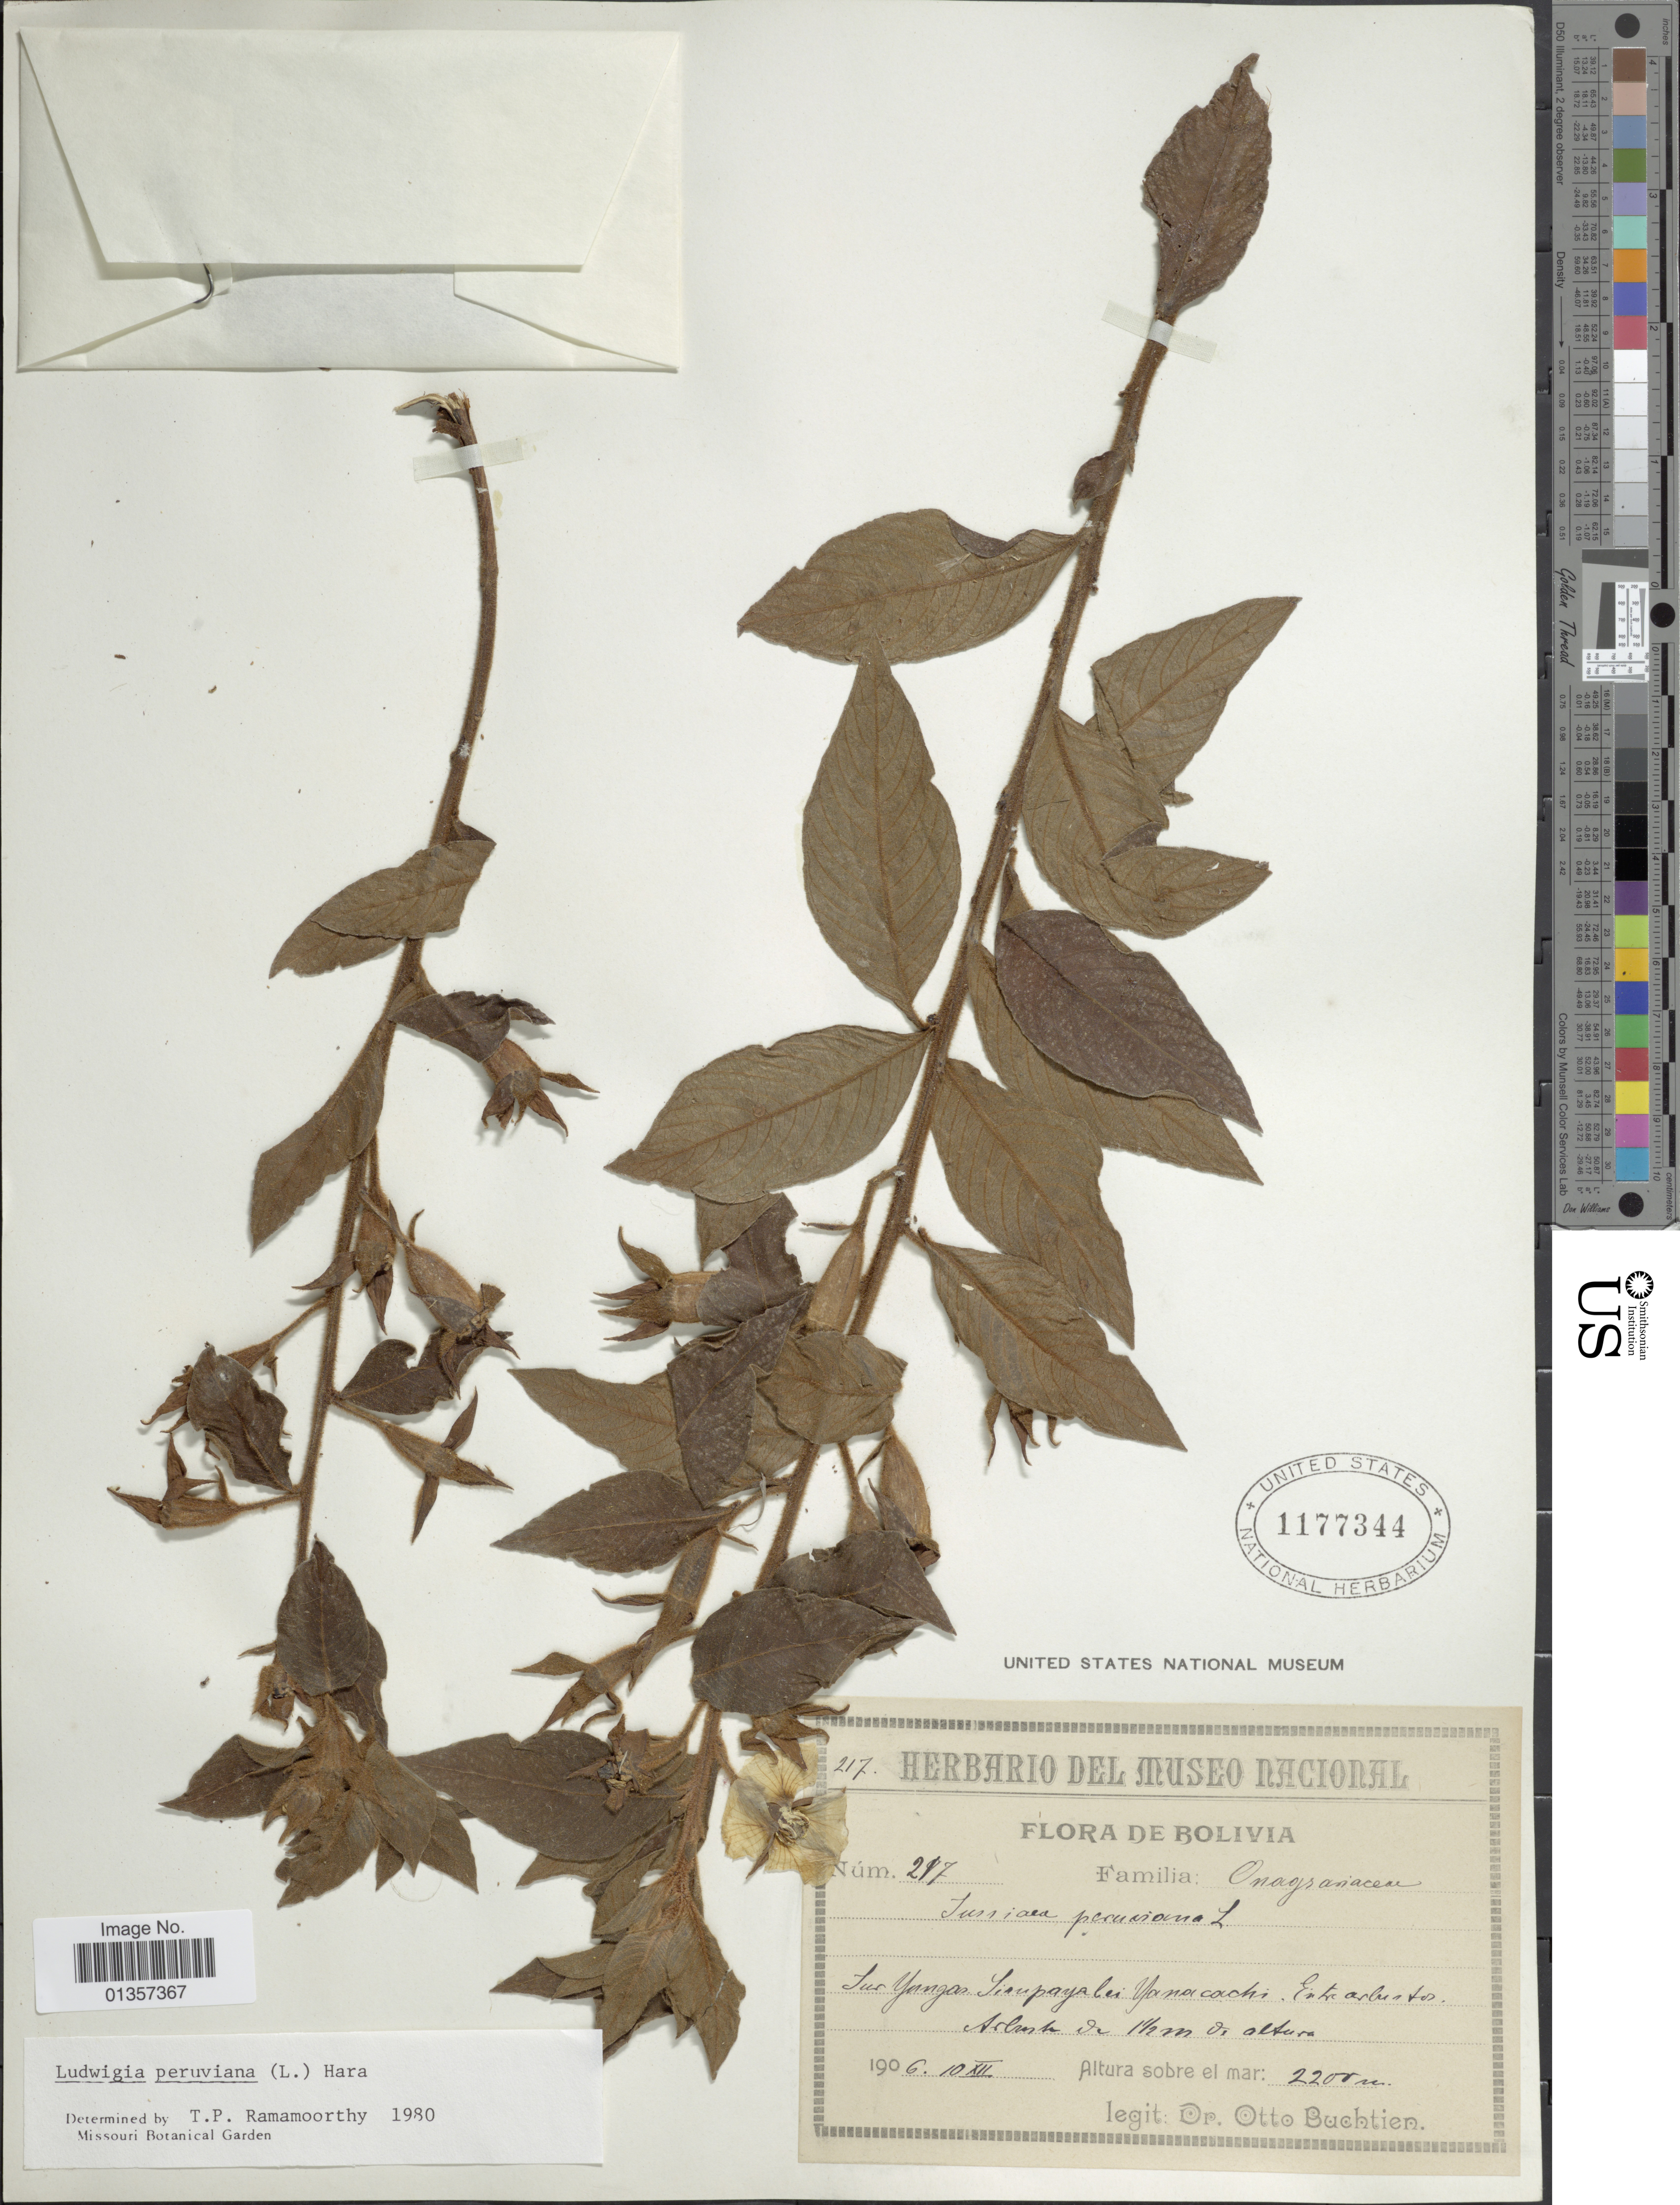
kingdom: Plantae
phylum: Tracheophyta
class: Magnoliopsida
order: Myrtales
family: Onagraceae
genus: Ludwigia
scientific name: Ludwigia peruviana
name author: (L.) H. Hara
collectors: O. Buchtien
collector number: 217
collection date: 1906-12-10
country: Bolivia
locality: Sud Yungas Sirapaya bei Yanacachi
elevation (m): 2200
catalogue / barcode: US 1177344